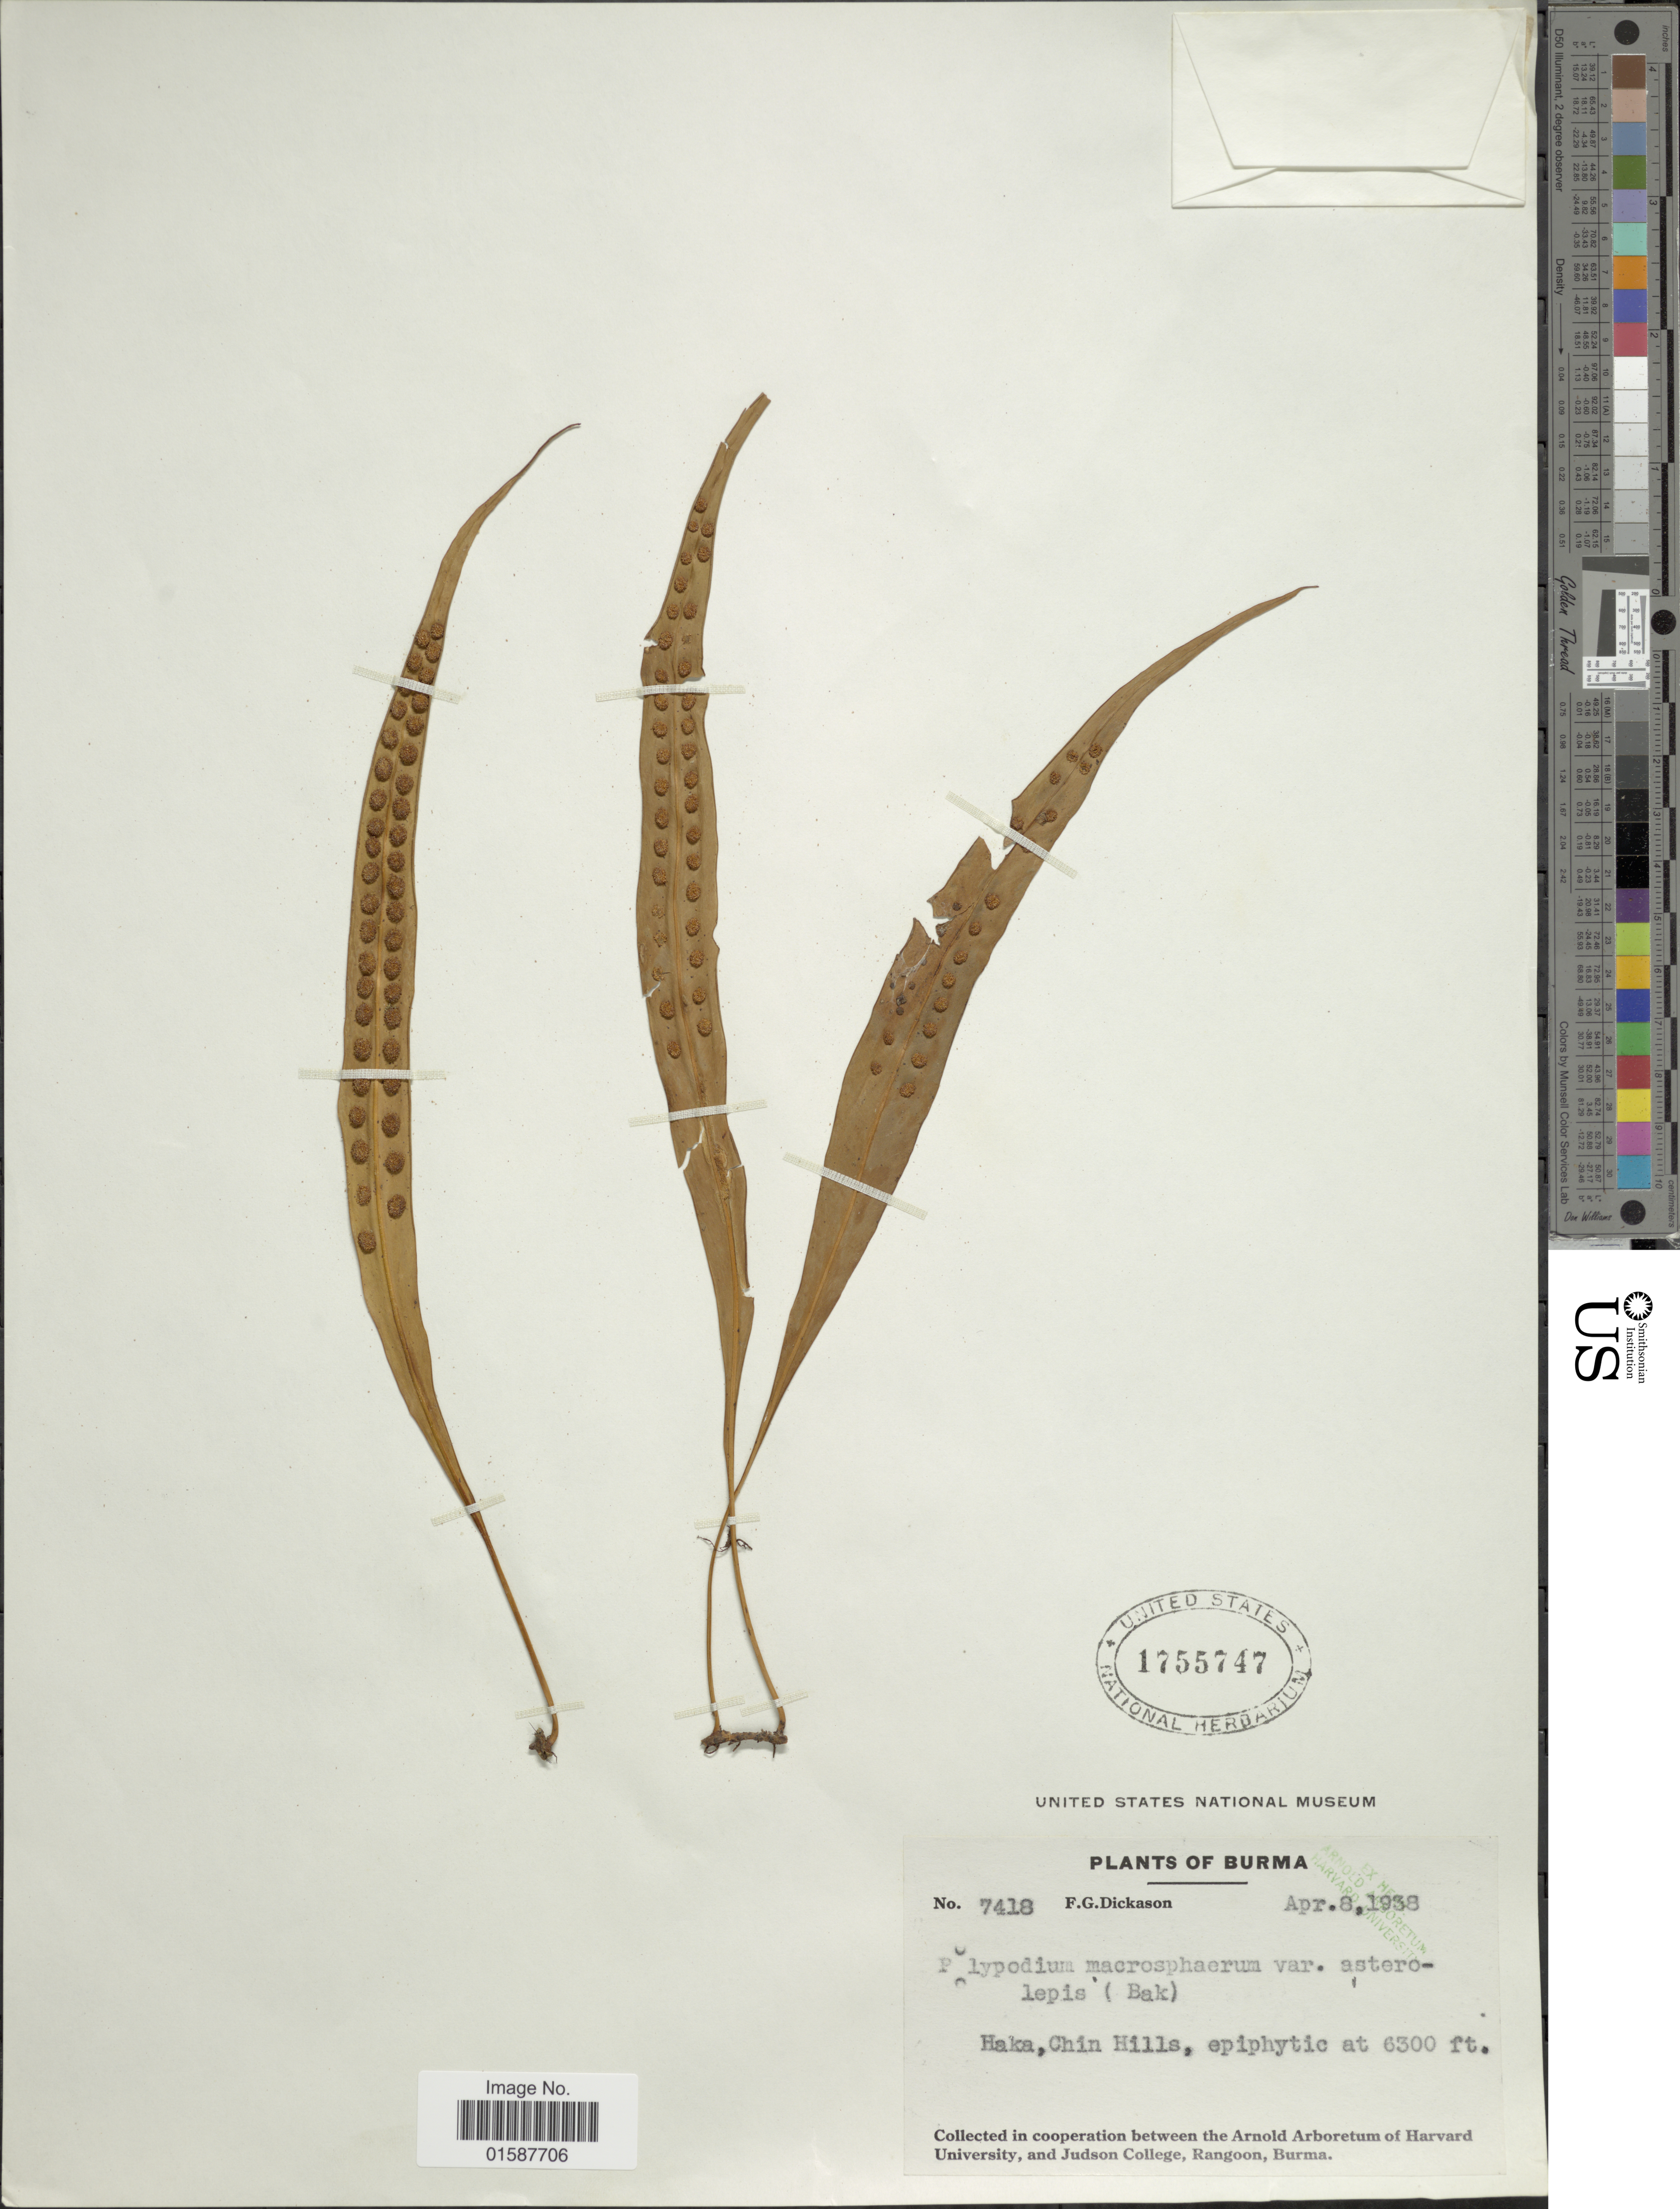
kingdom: Plantae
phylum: Tracheophyta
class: Polypodiopsida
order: Polypodiales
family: Polypodiaceae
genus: Lepisorus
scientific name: Lepisorus macrosphaerus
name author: (Baker) Ching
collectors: F. Dickason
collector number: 7418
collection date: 1938-04-08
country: Myanmar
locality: Burma, Haka, Chin Hills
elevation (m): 1920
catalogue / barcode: US 1755747